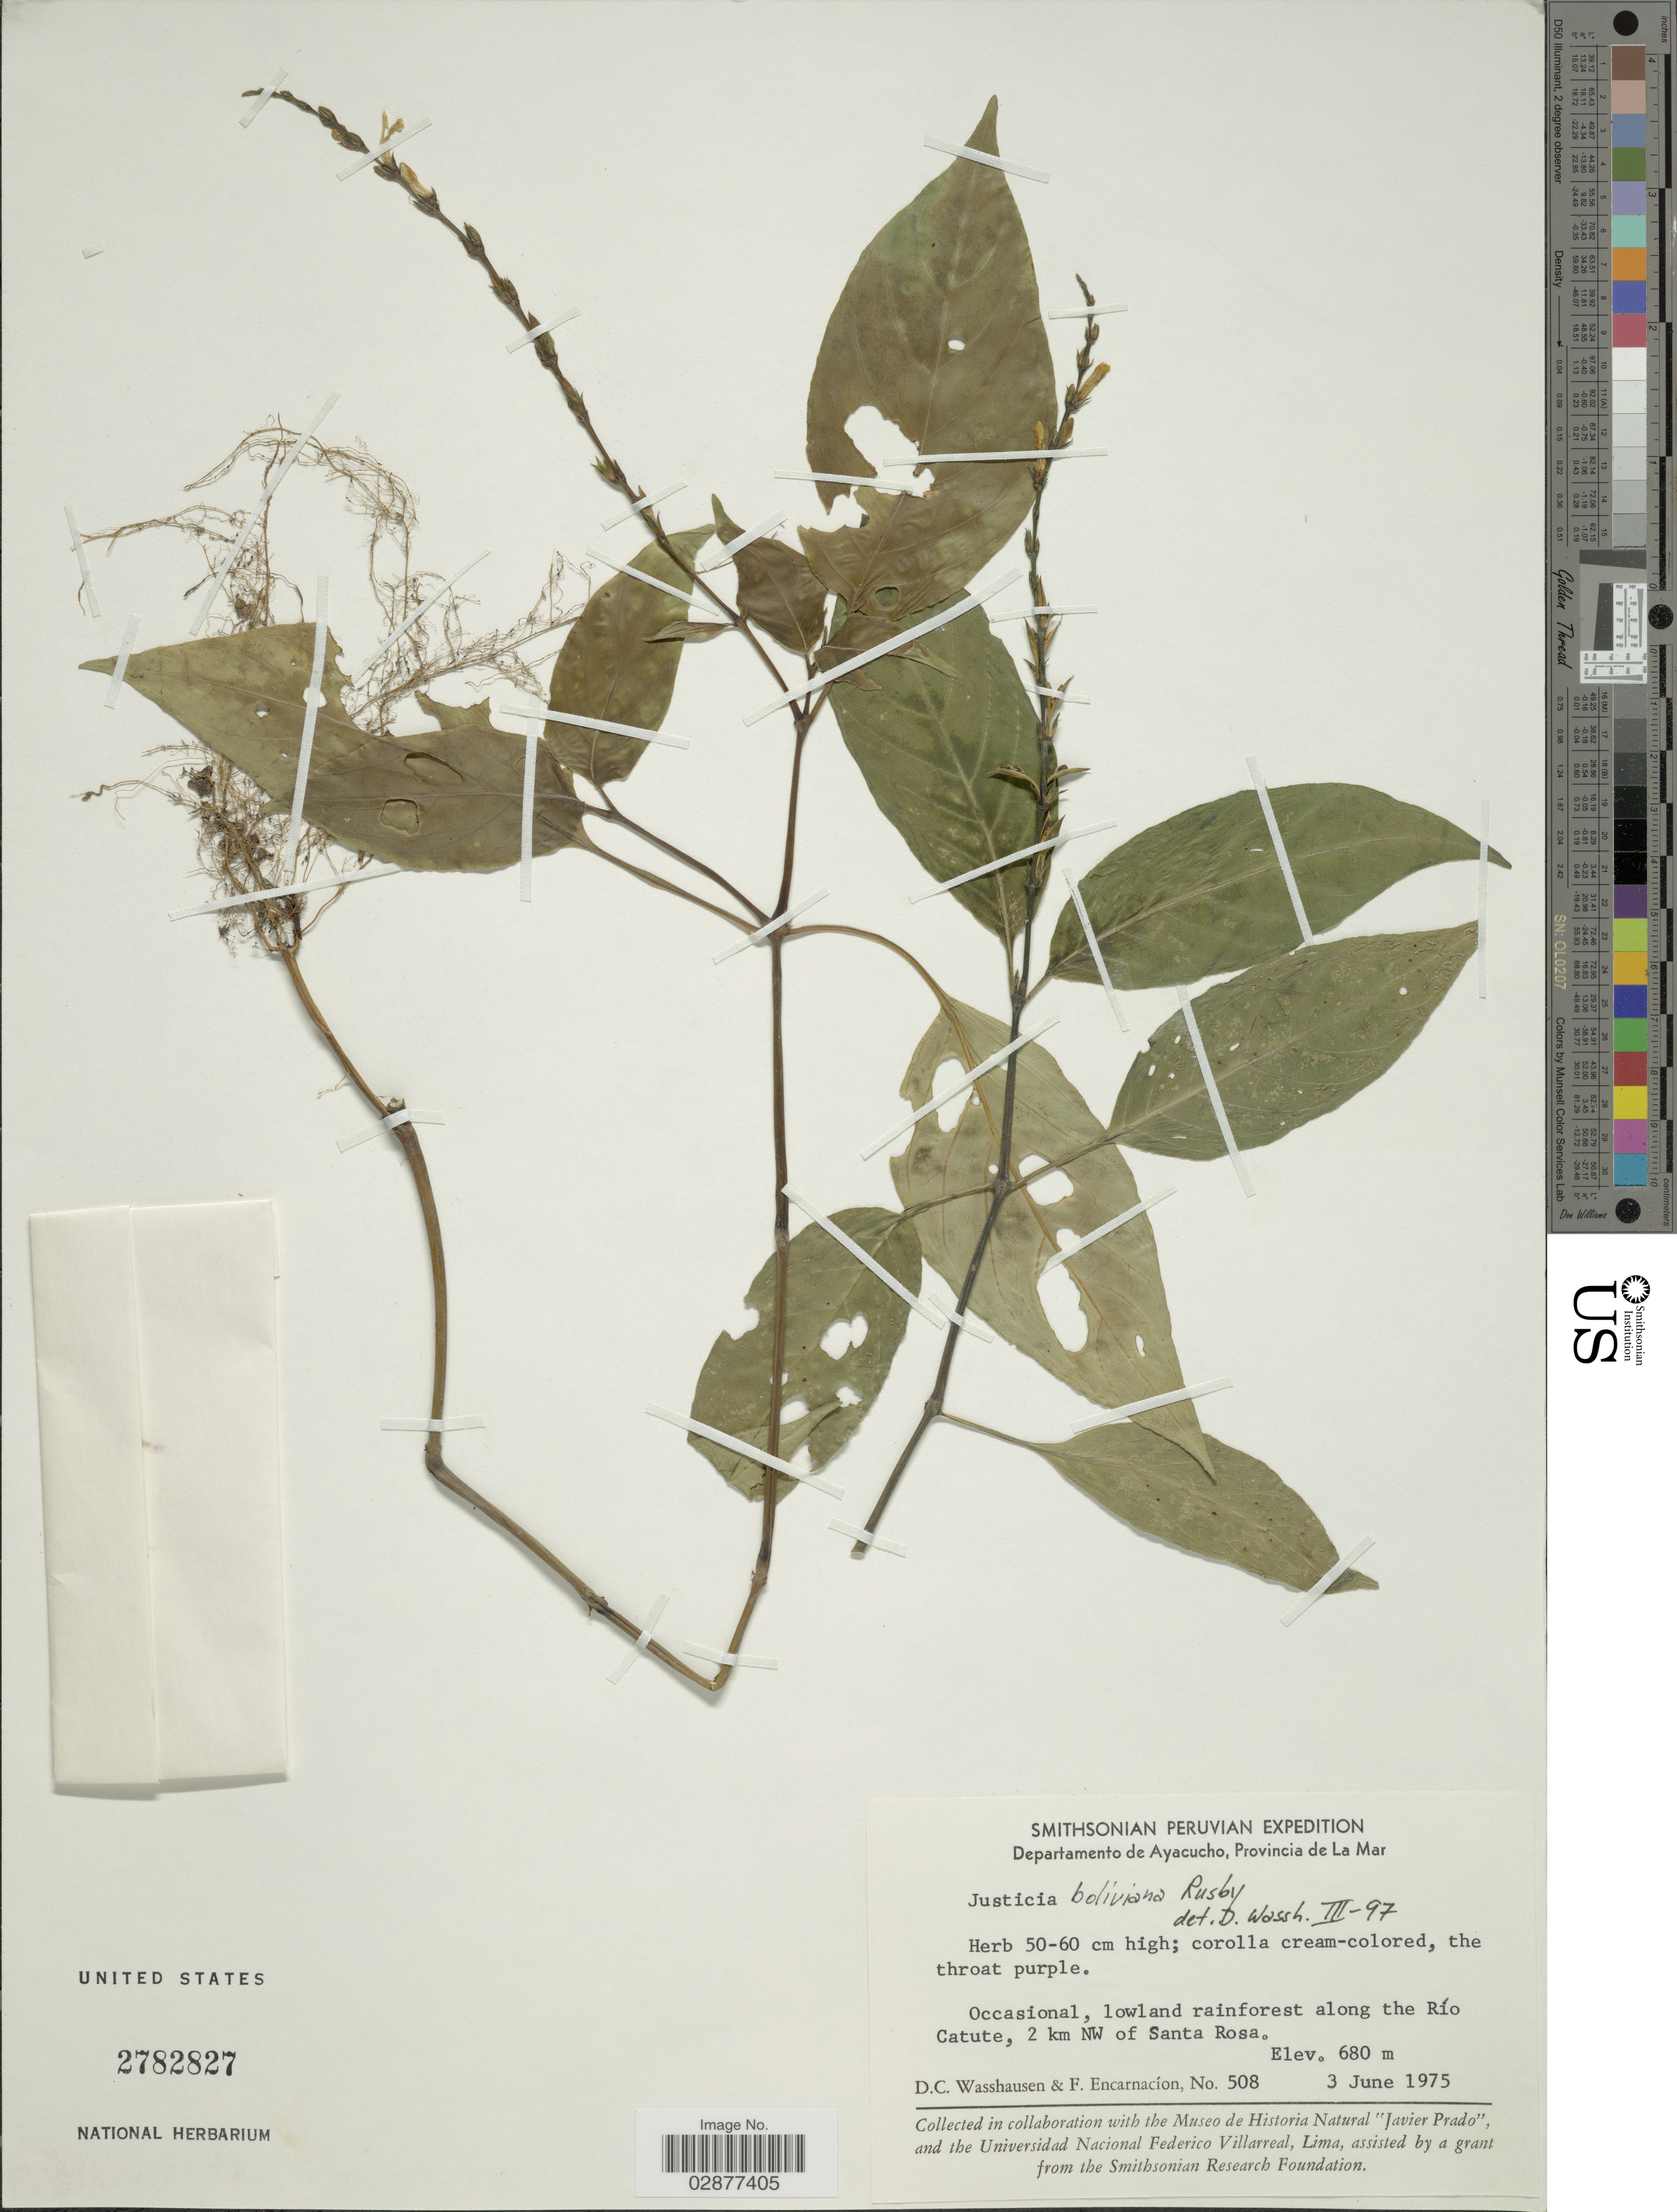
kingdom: Plantae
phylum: Tracheophyta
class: Magnoliopsida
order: Lamiales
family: Acanthaceae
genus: Justicia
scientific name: Justicia boliviana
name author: Rusby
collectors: D. C. Wasshausen & F. Encarnación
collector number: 508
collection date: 1975-06-03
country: Peru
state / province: Ayacucho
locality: Departamento de Ayacucho, Provincia de La Mar. Occasional, lowland rainforest along the Río Catute, 2 km NW of Santa Rosa.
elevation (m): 680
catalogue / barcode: US 2782827